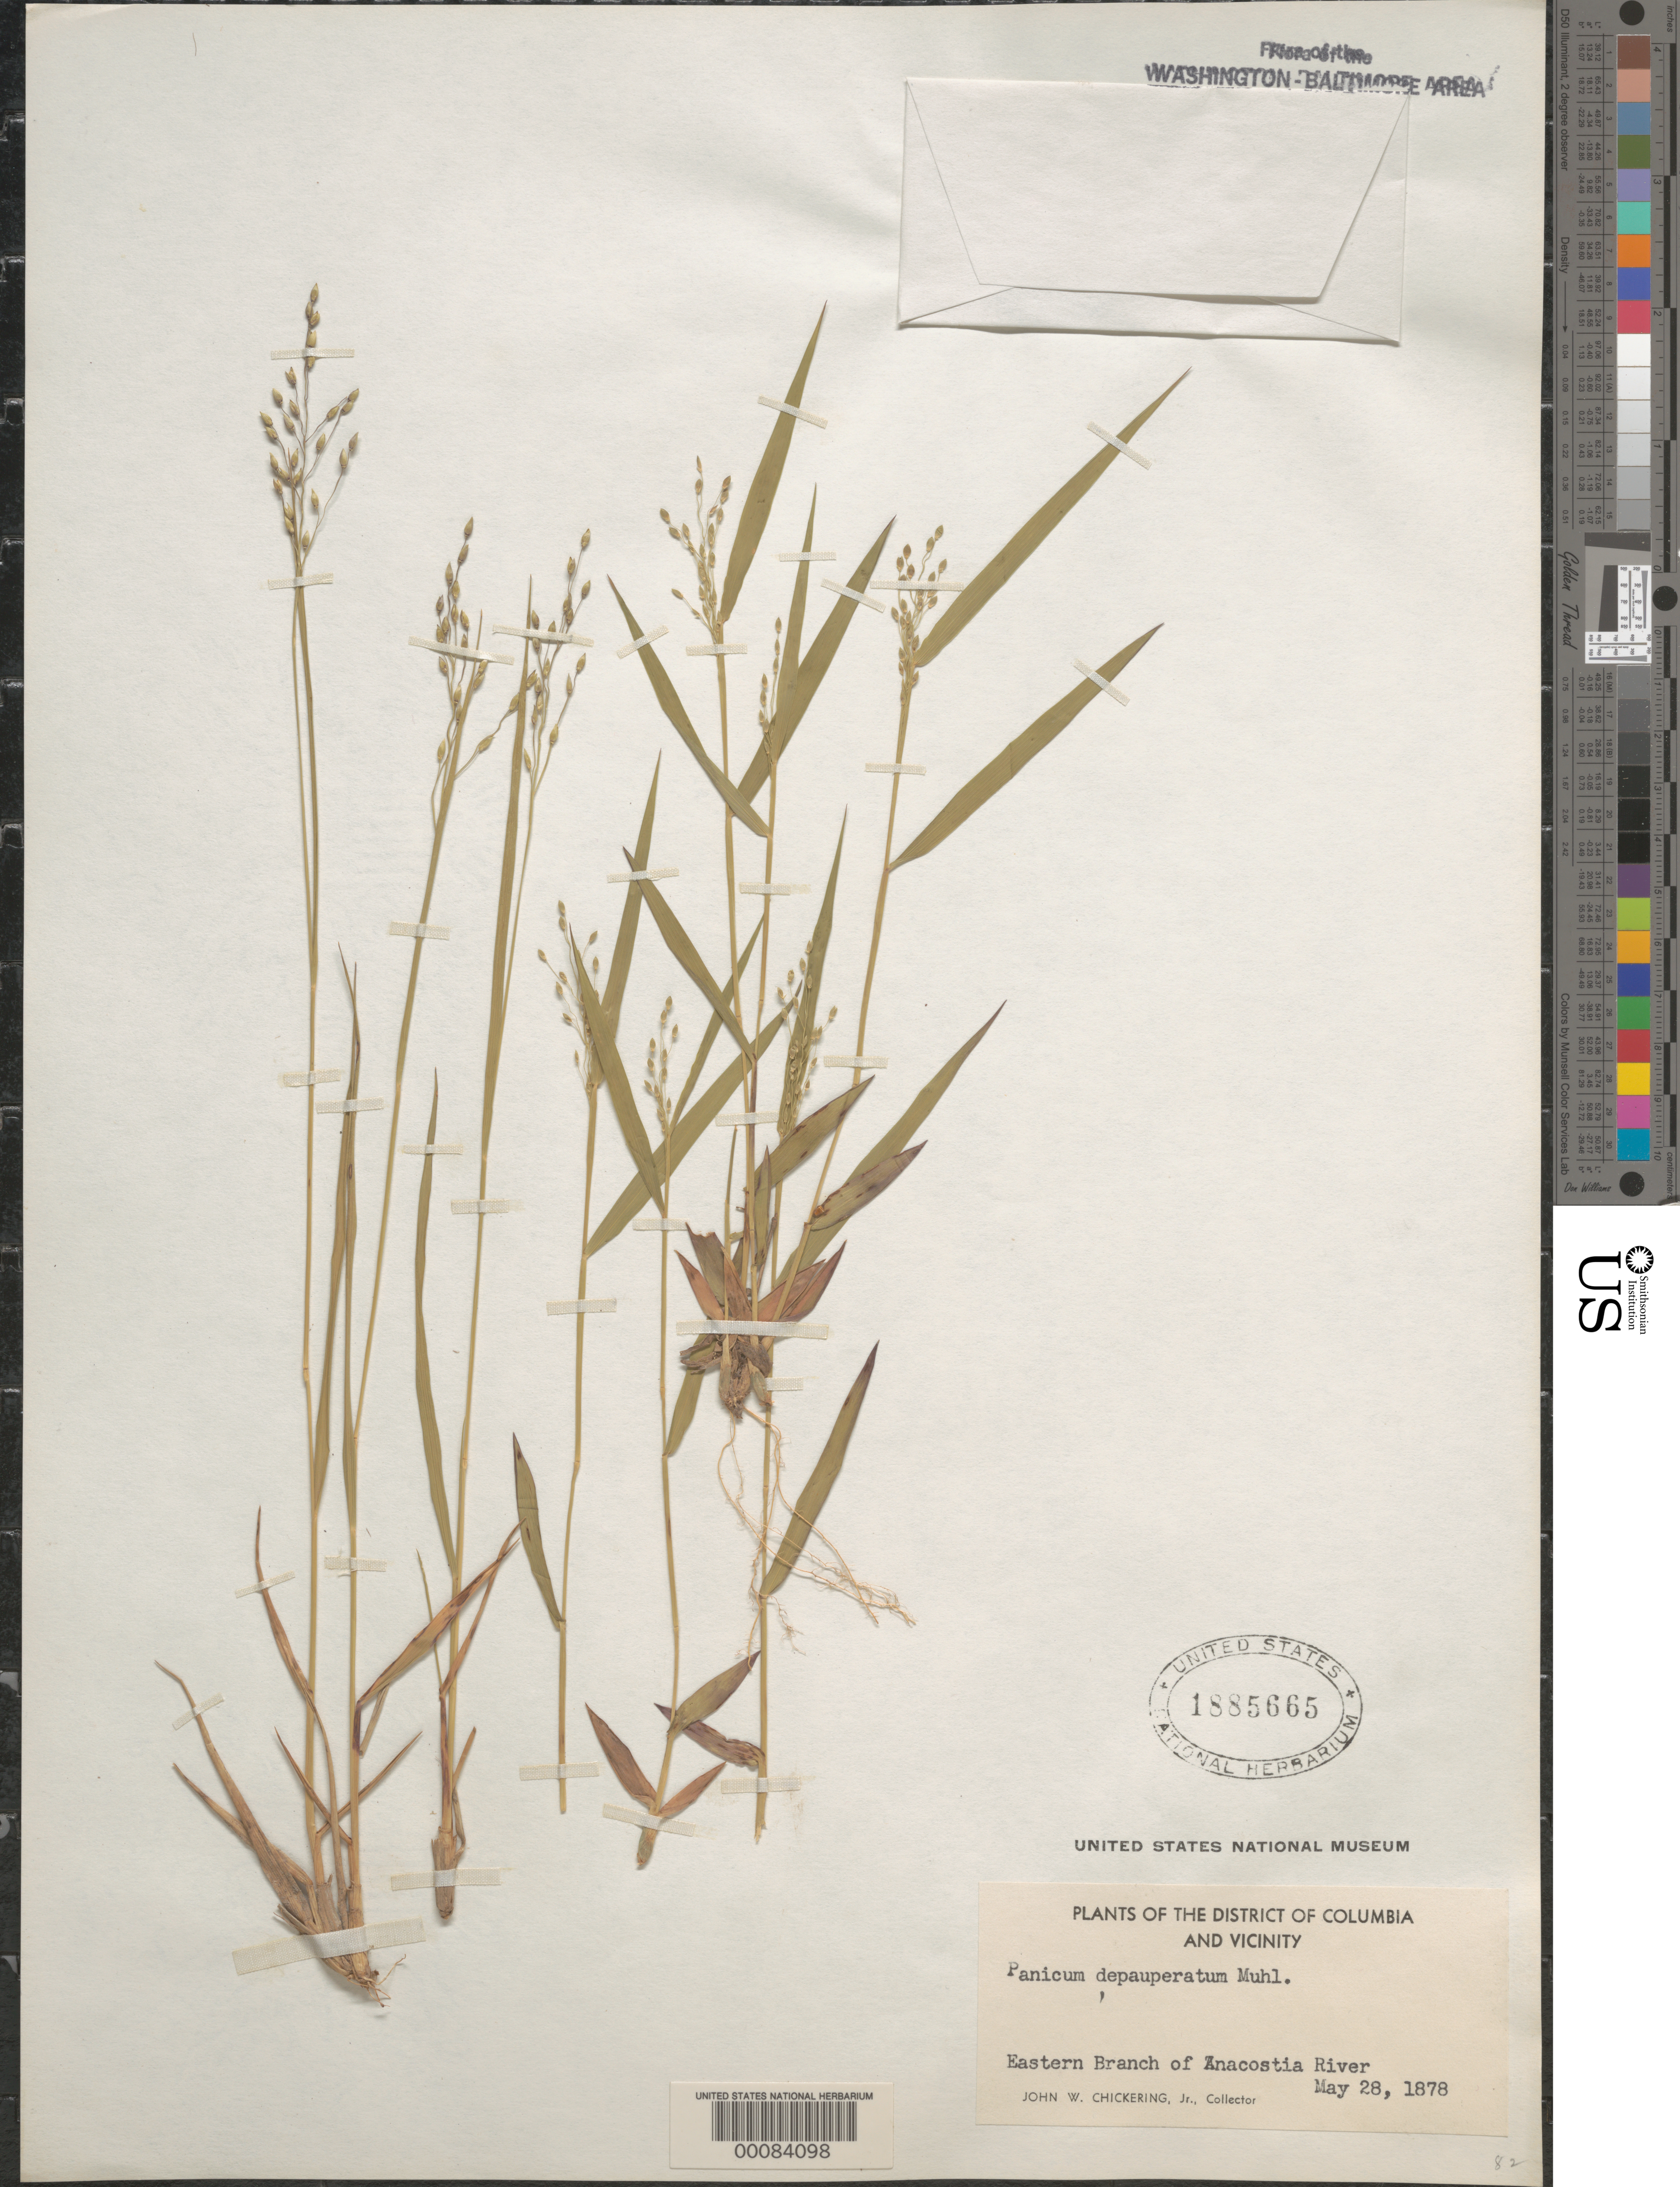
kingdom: Plantae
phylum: Tracheophyta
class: Liliopsida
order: Poales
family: Poaceae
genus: Dichanthelium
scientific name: Dichanthelium depauperatum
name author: (Muhl.) Gould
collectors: J. Chickering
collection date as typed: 28 May 1878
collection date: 1878-05-28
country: United States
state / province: District of Columbia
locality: Eastern Branch, Anacostia River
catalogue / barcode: US 1885665